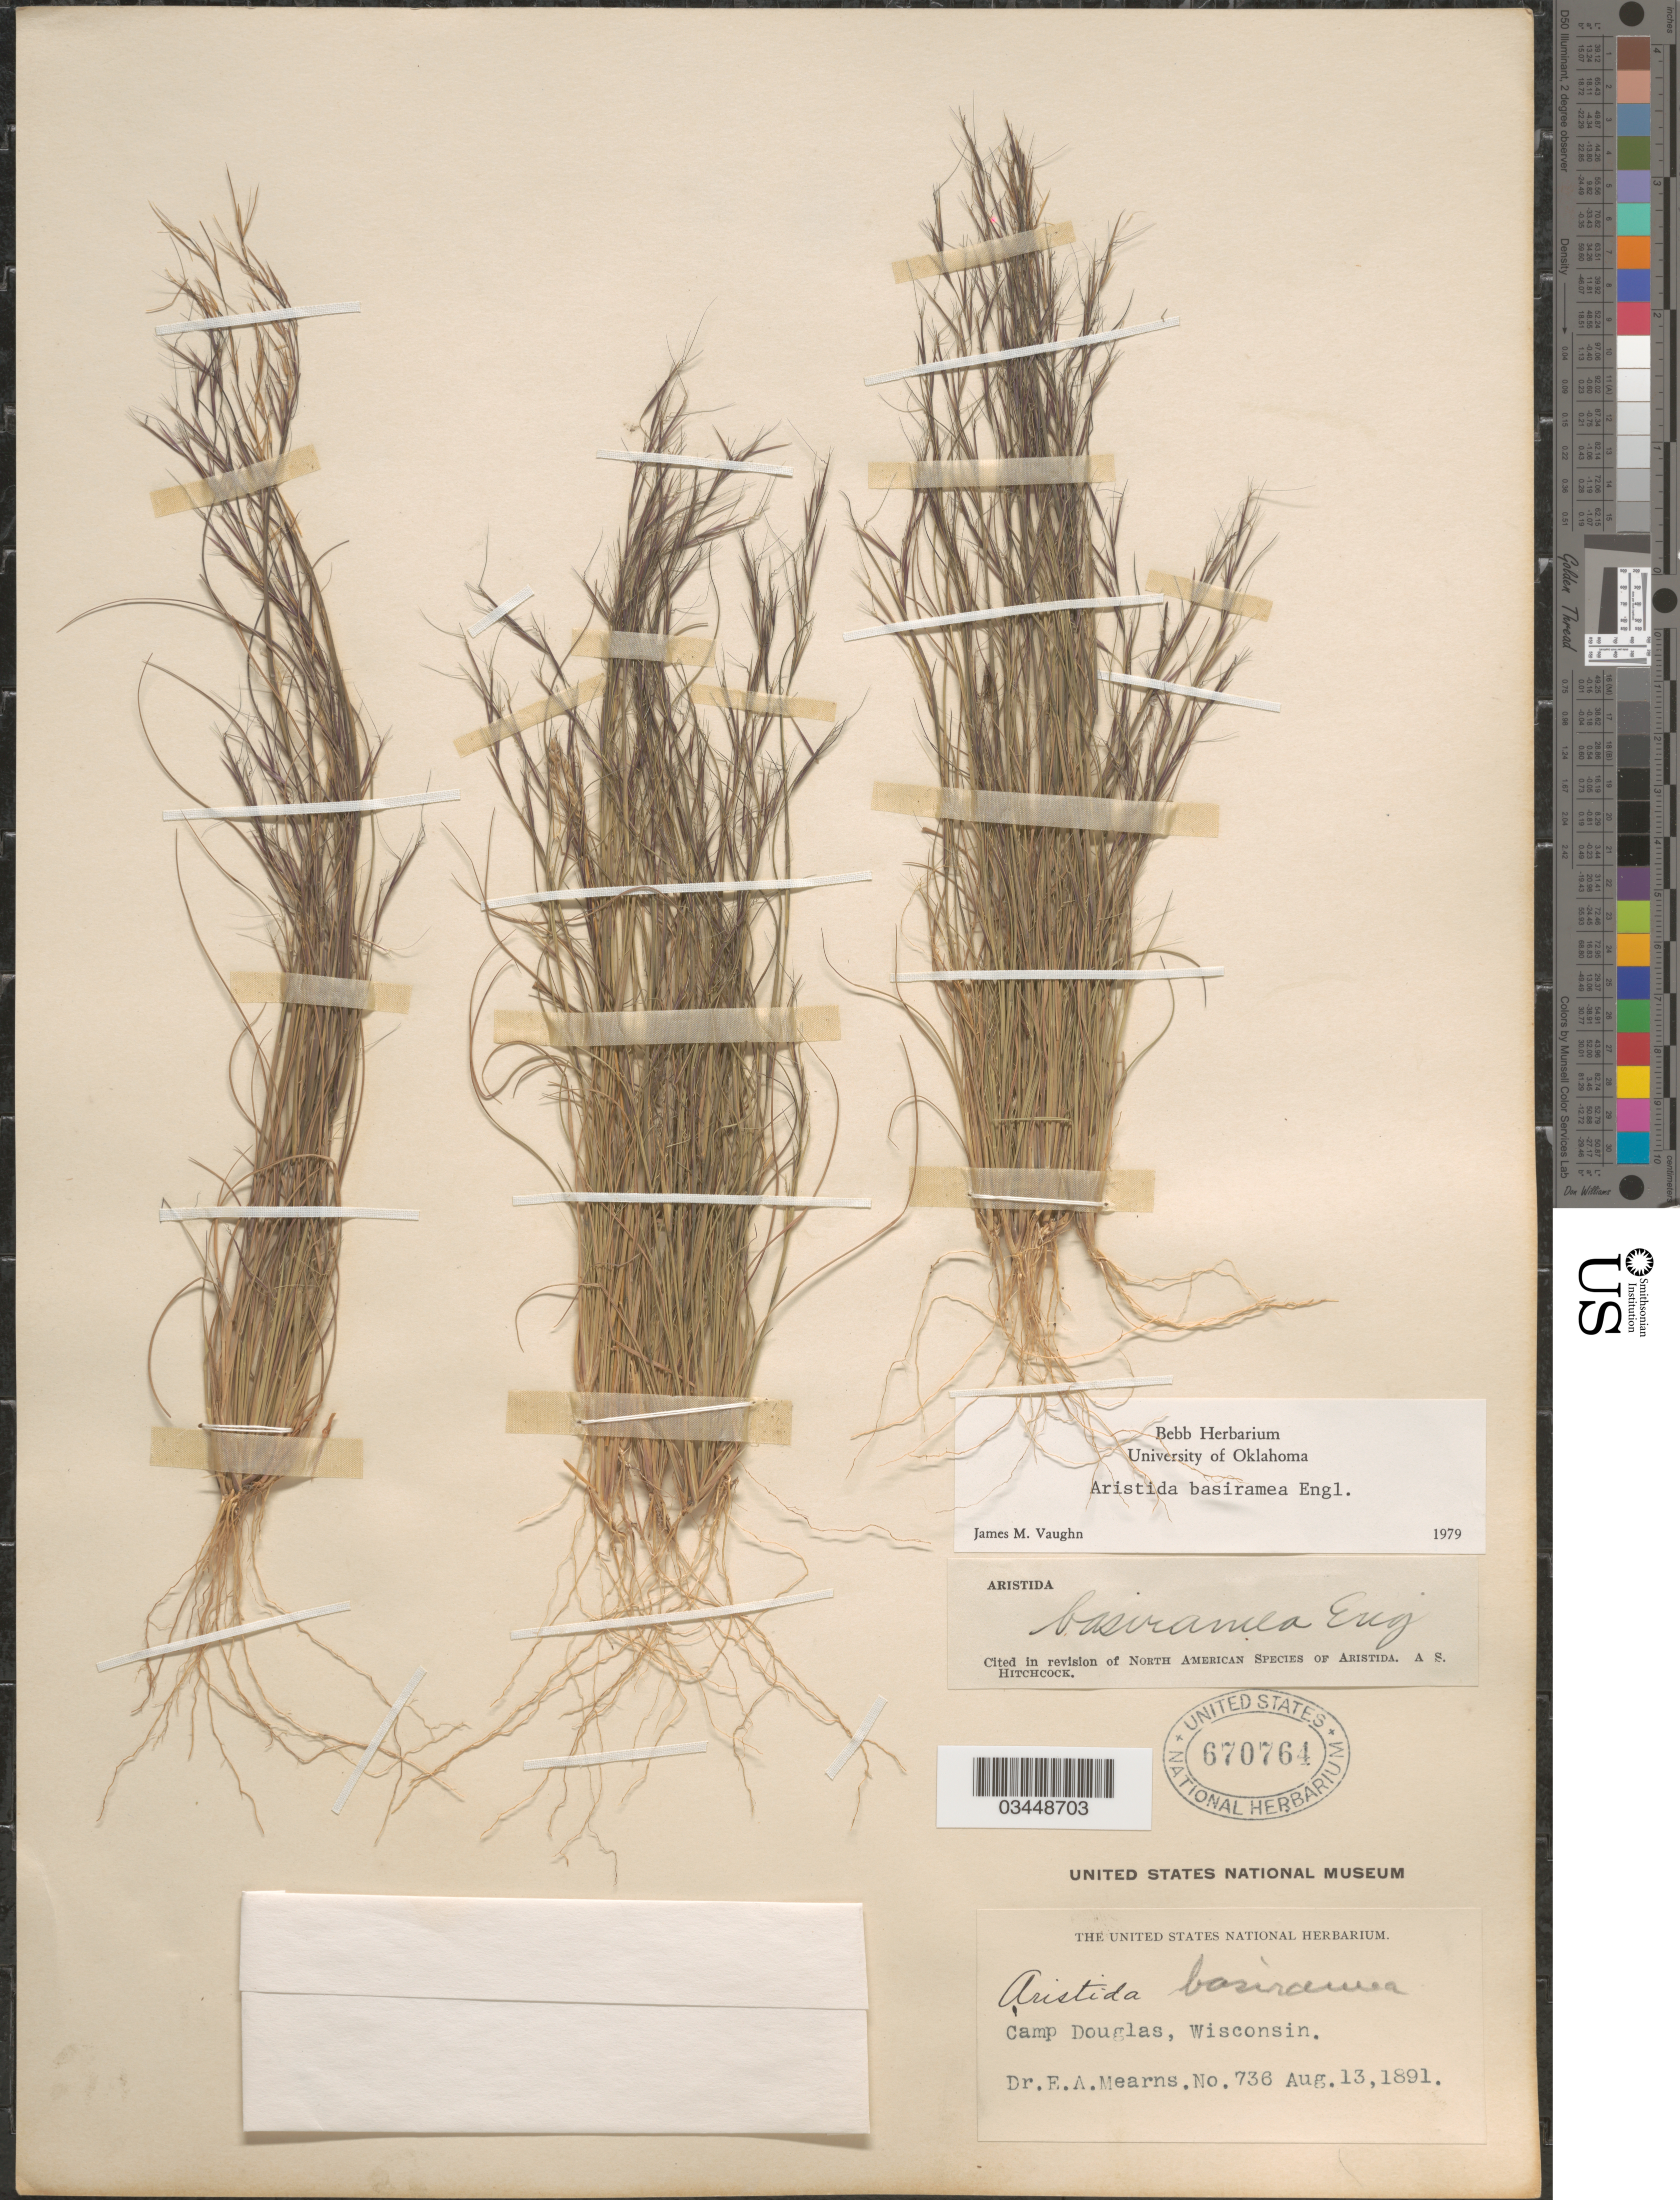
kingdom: Plantae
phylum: Tracheophyta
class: Liliopsida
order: Poales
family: Poaceae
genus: Aristida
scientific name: Aristida basiramea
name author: Engelm. ex Vasey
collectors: E. A. Mearns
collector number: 736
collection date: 1891-08-13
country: United States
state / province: Wisconsin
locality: Camp Douglas.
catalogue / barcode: US 670764